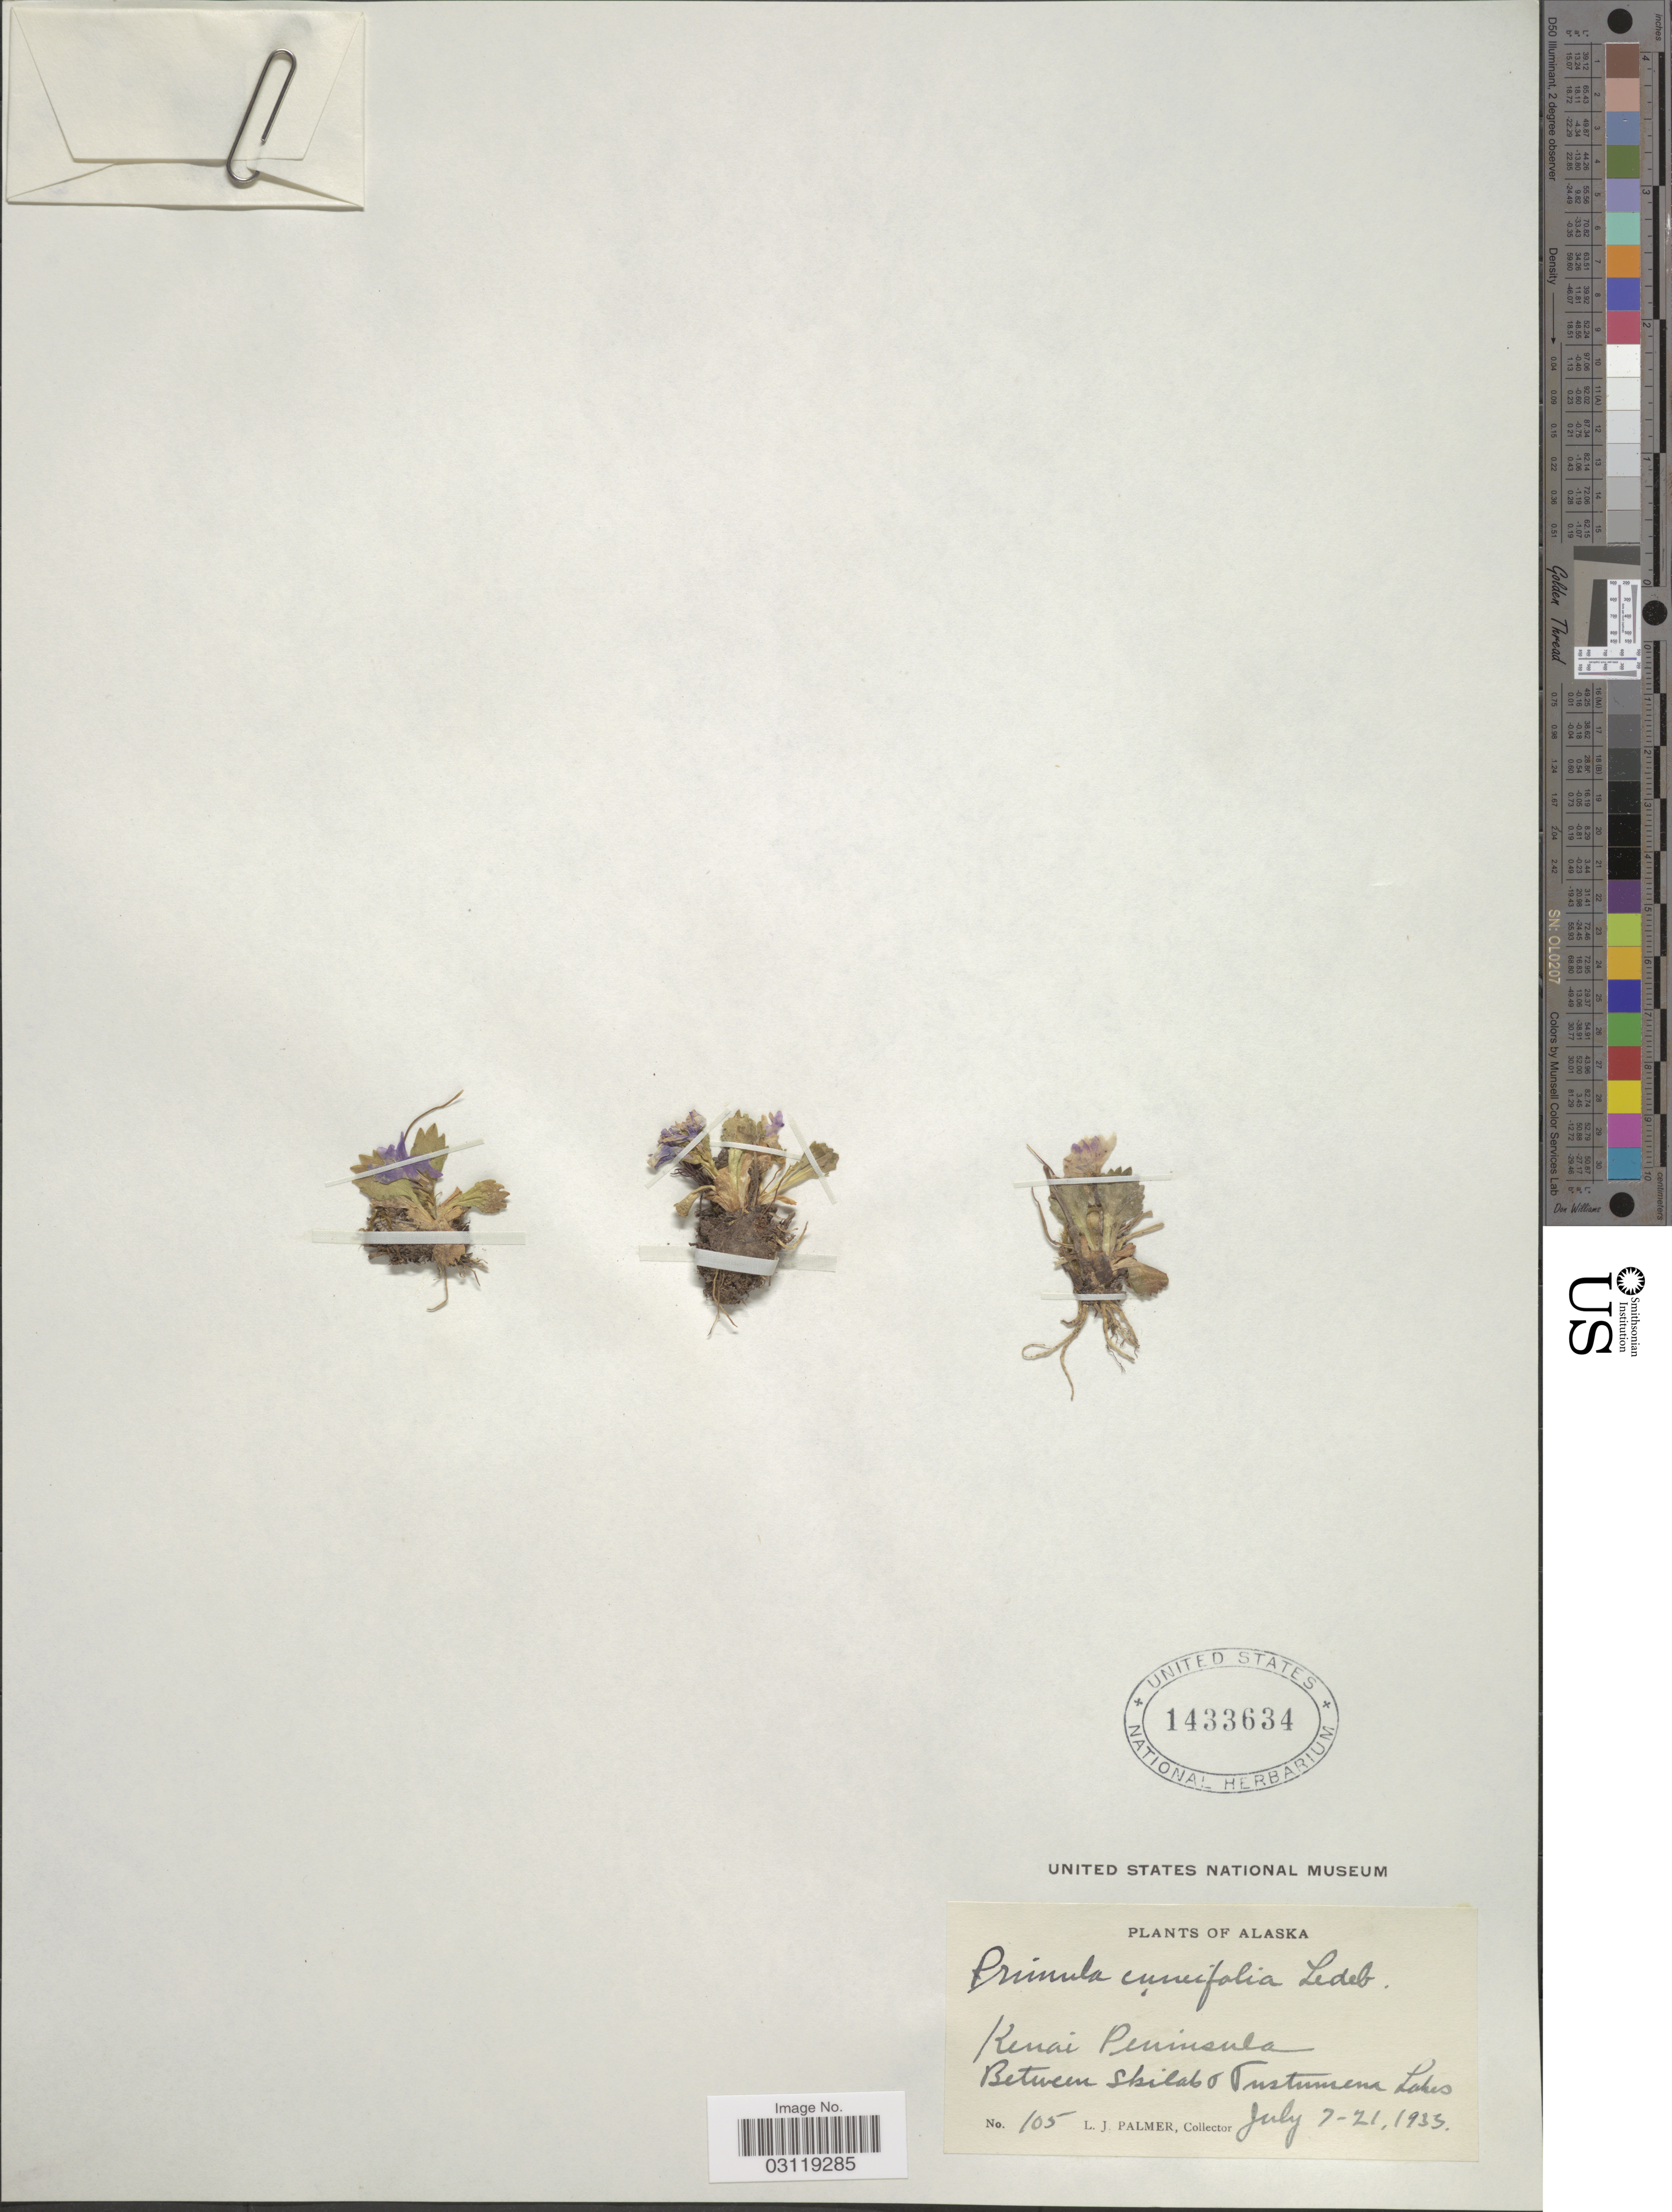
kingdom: Plantae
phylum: Tracheophyta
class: Magnoliopsida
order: Ericales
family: Primulaceae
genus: Primula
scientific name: Primula cuneifolia subsp. cuneifolia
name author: Ledeb.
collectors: L. J. Palmer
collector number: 105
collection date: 1933-07-07/1933-07-21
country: United States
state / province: Alaska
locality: Kenai Peninsula. Between Shiloh & Tustumena Lakes.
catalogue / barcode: US 1433634